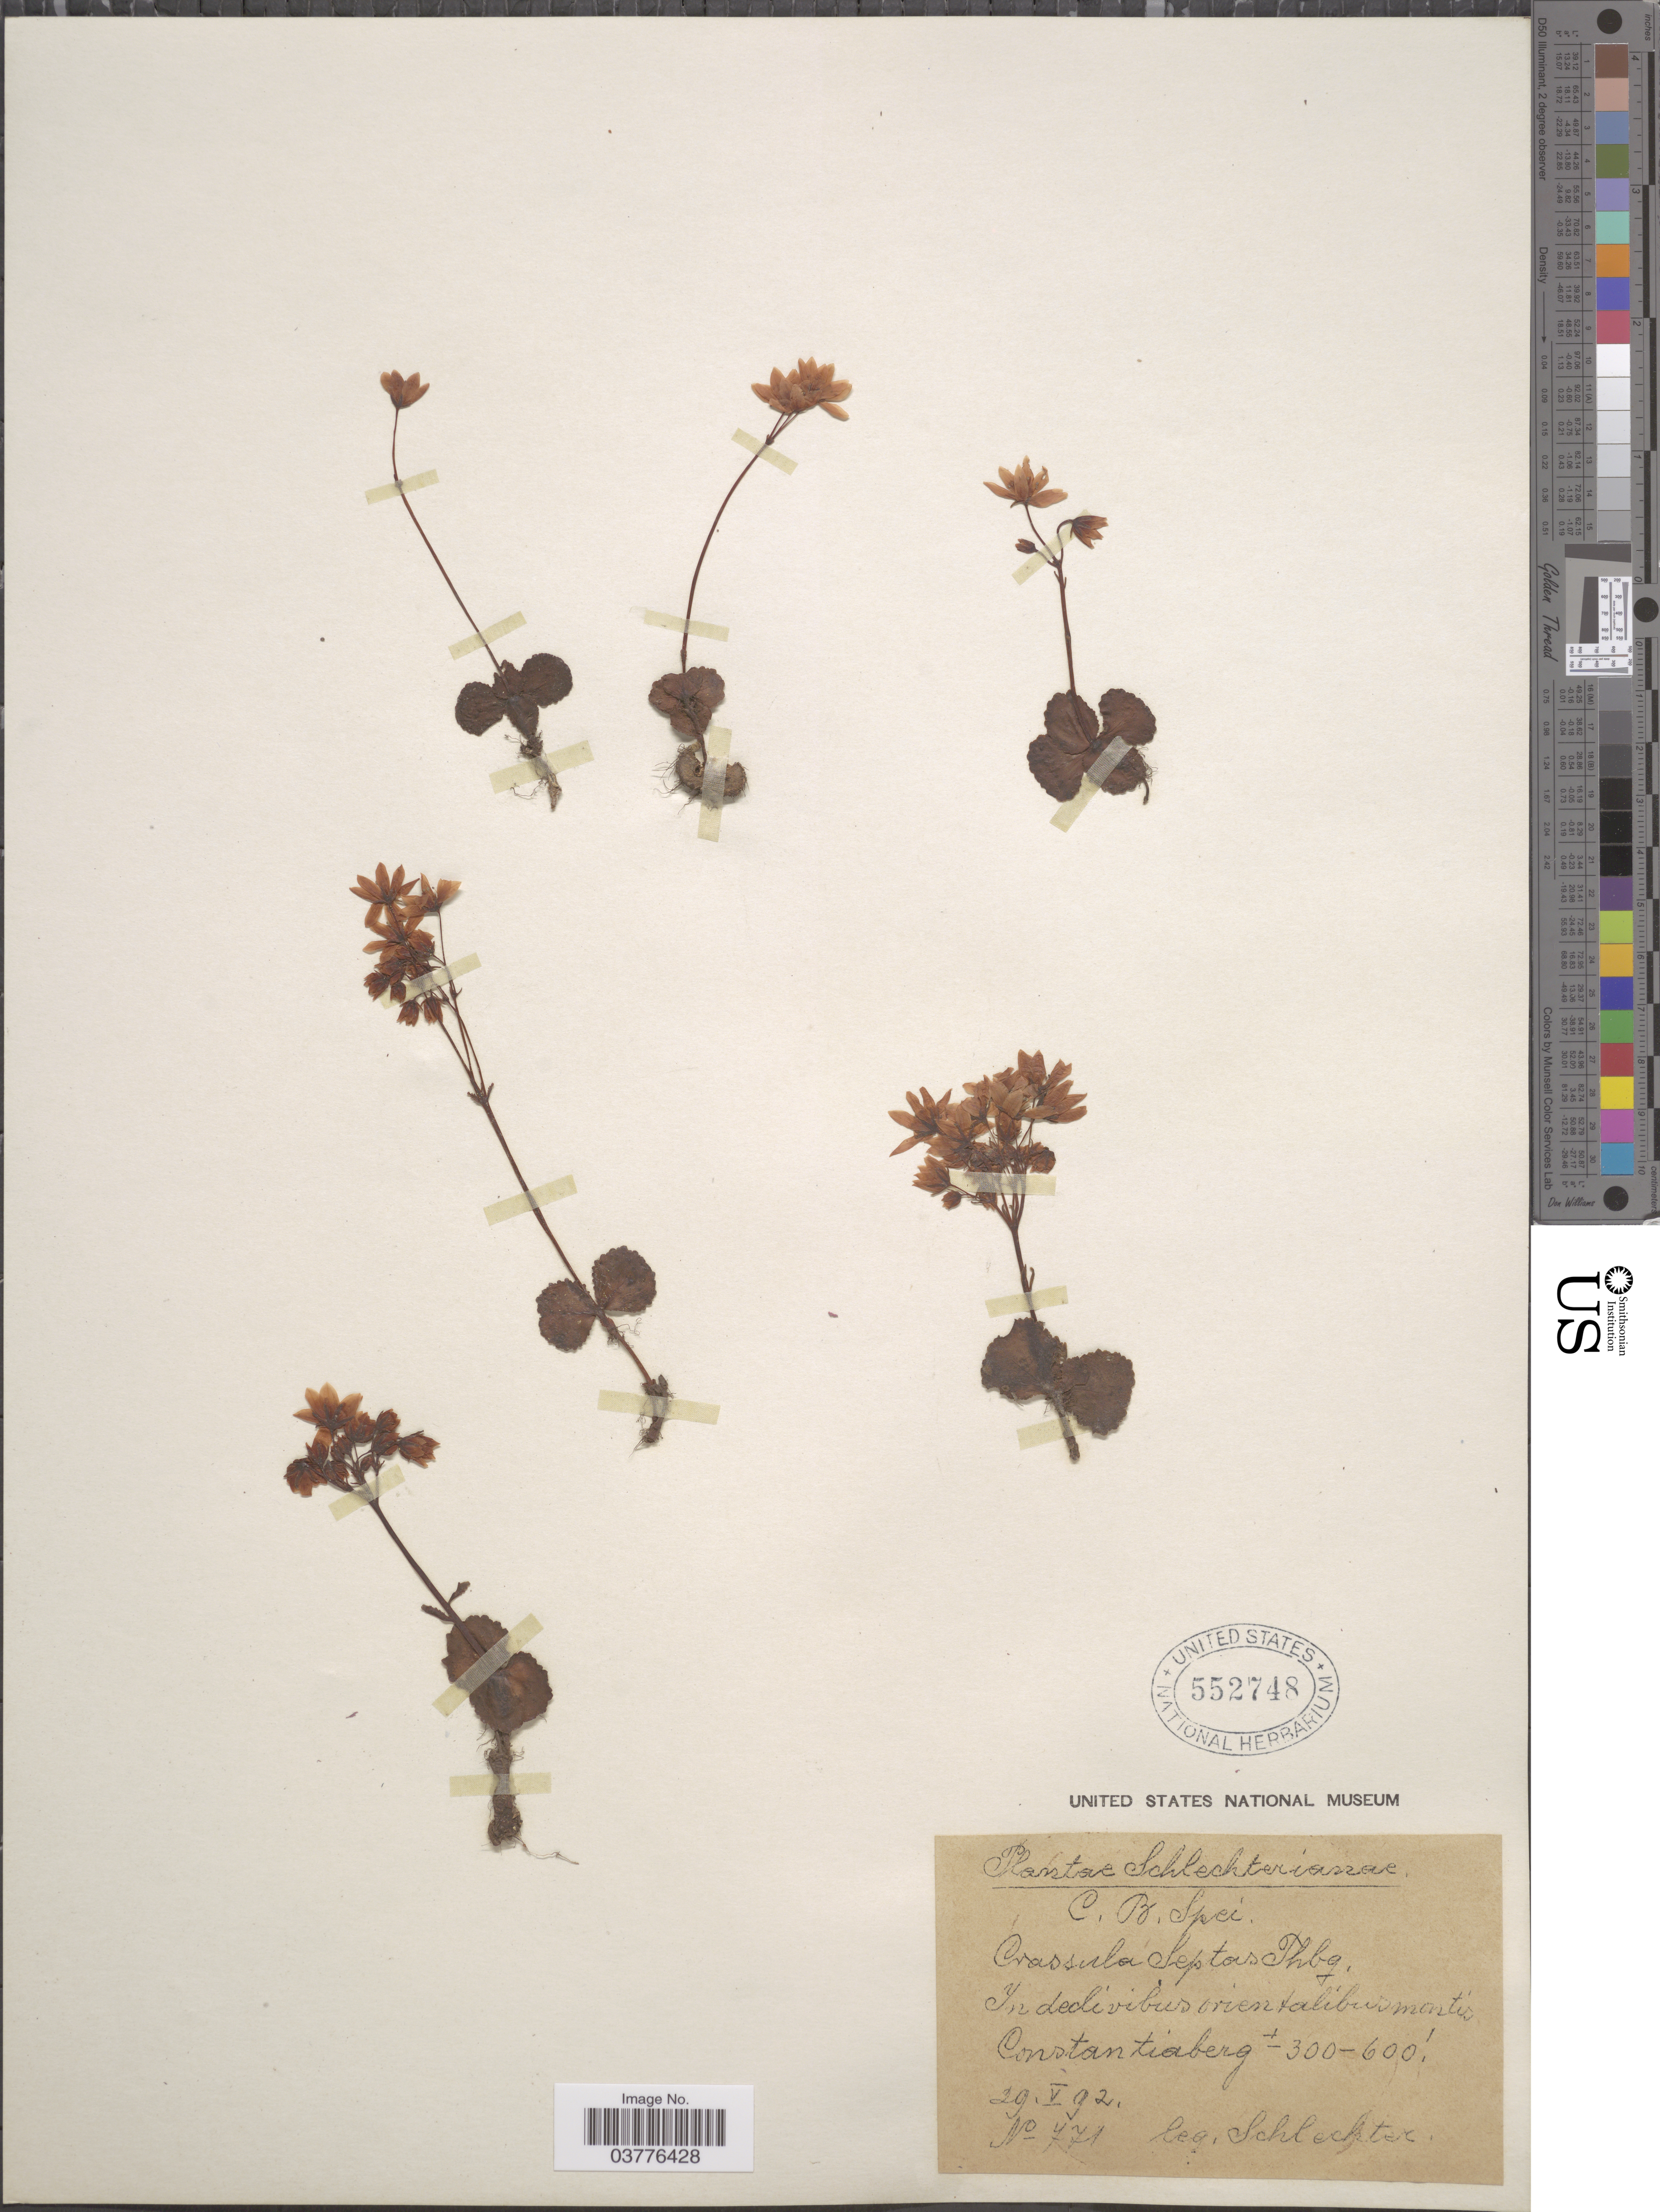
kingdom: Plantae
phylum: Tracheophyta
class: Magnoliopsida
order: Saxifragales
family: Crassulaceae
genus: Crassula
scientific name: Crassula capensis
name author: (L.) Baill.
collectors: Schlechter, --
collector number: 771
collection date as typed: Transcribed d/m/y: 29/5/92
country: South Africa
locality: C. B. Spei. In declivibus orientalibus montis. Constantiaberg.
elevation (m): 91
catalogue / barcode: US 552748